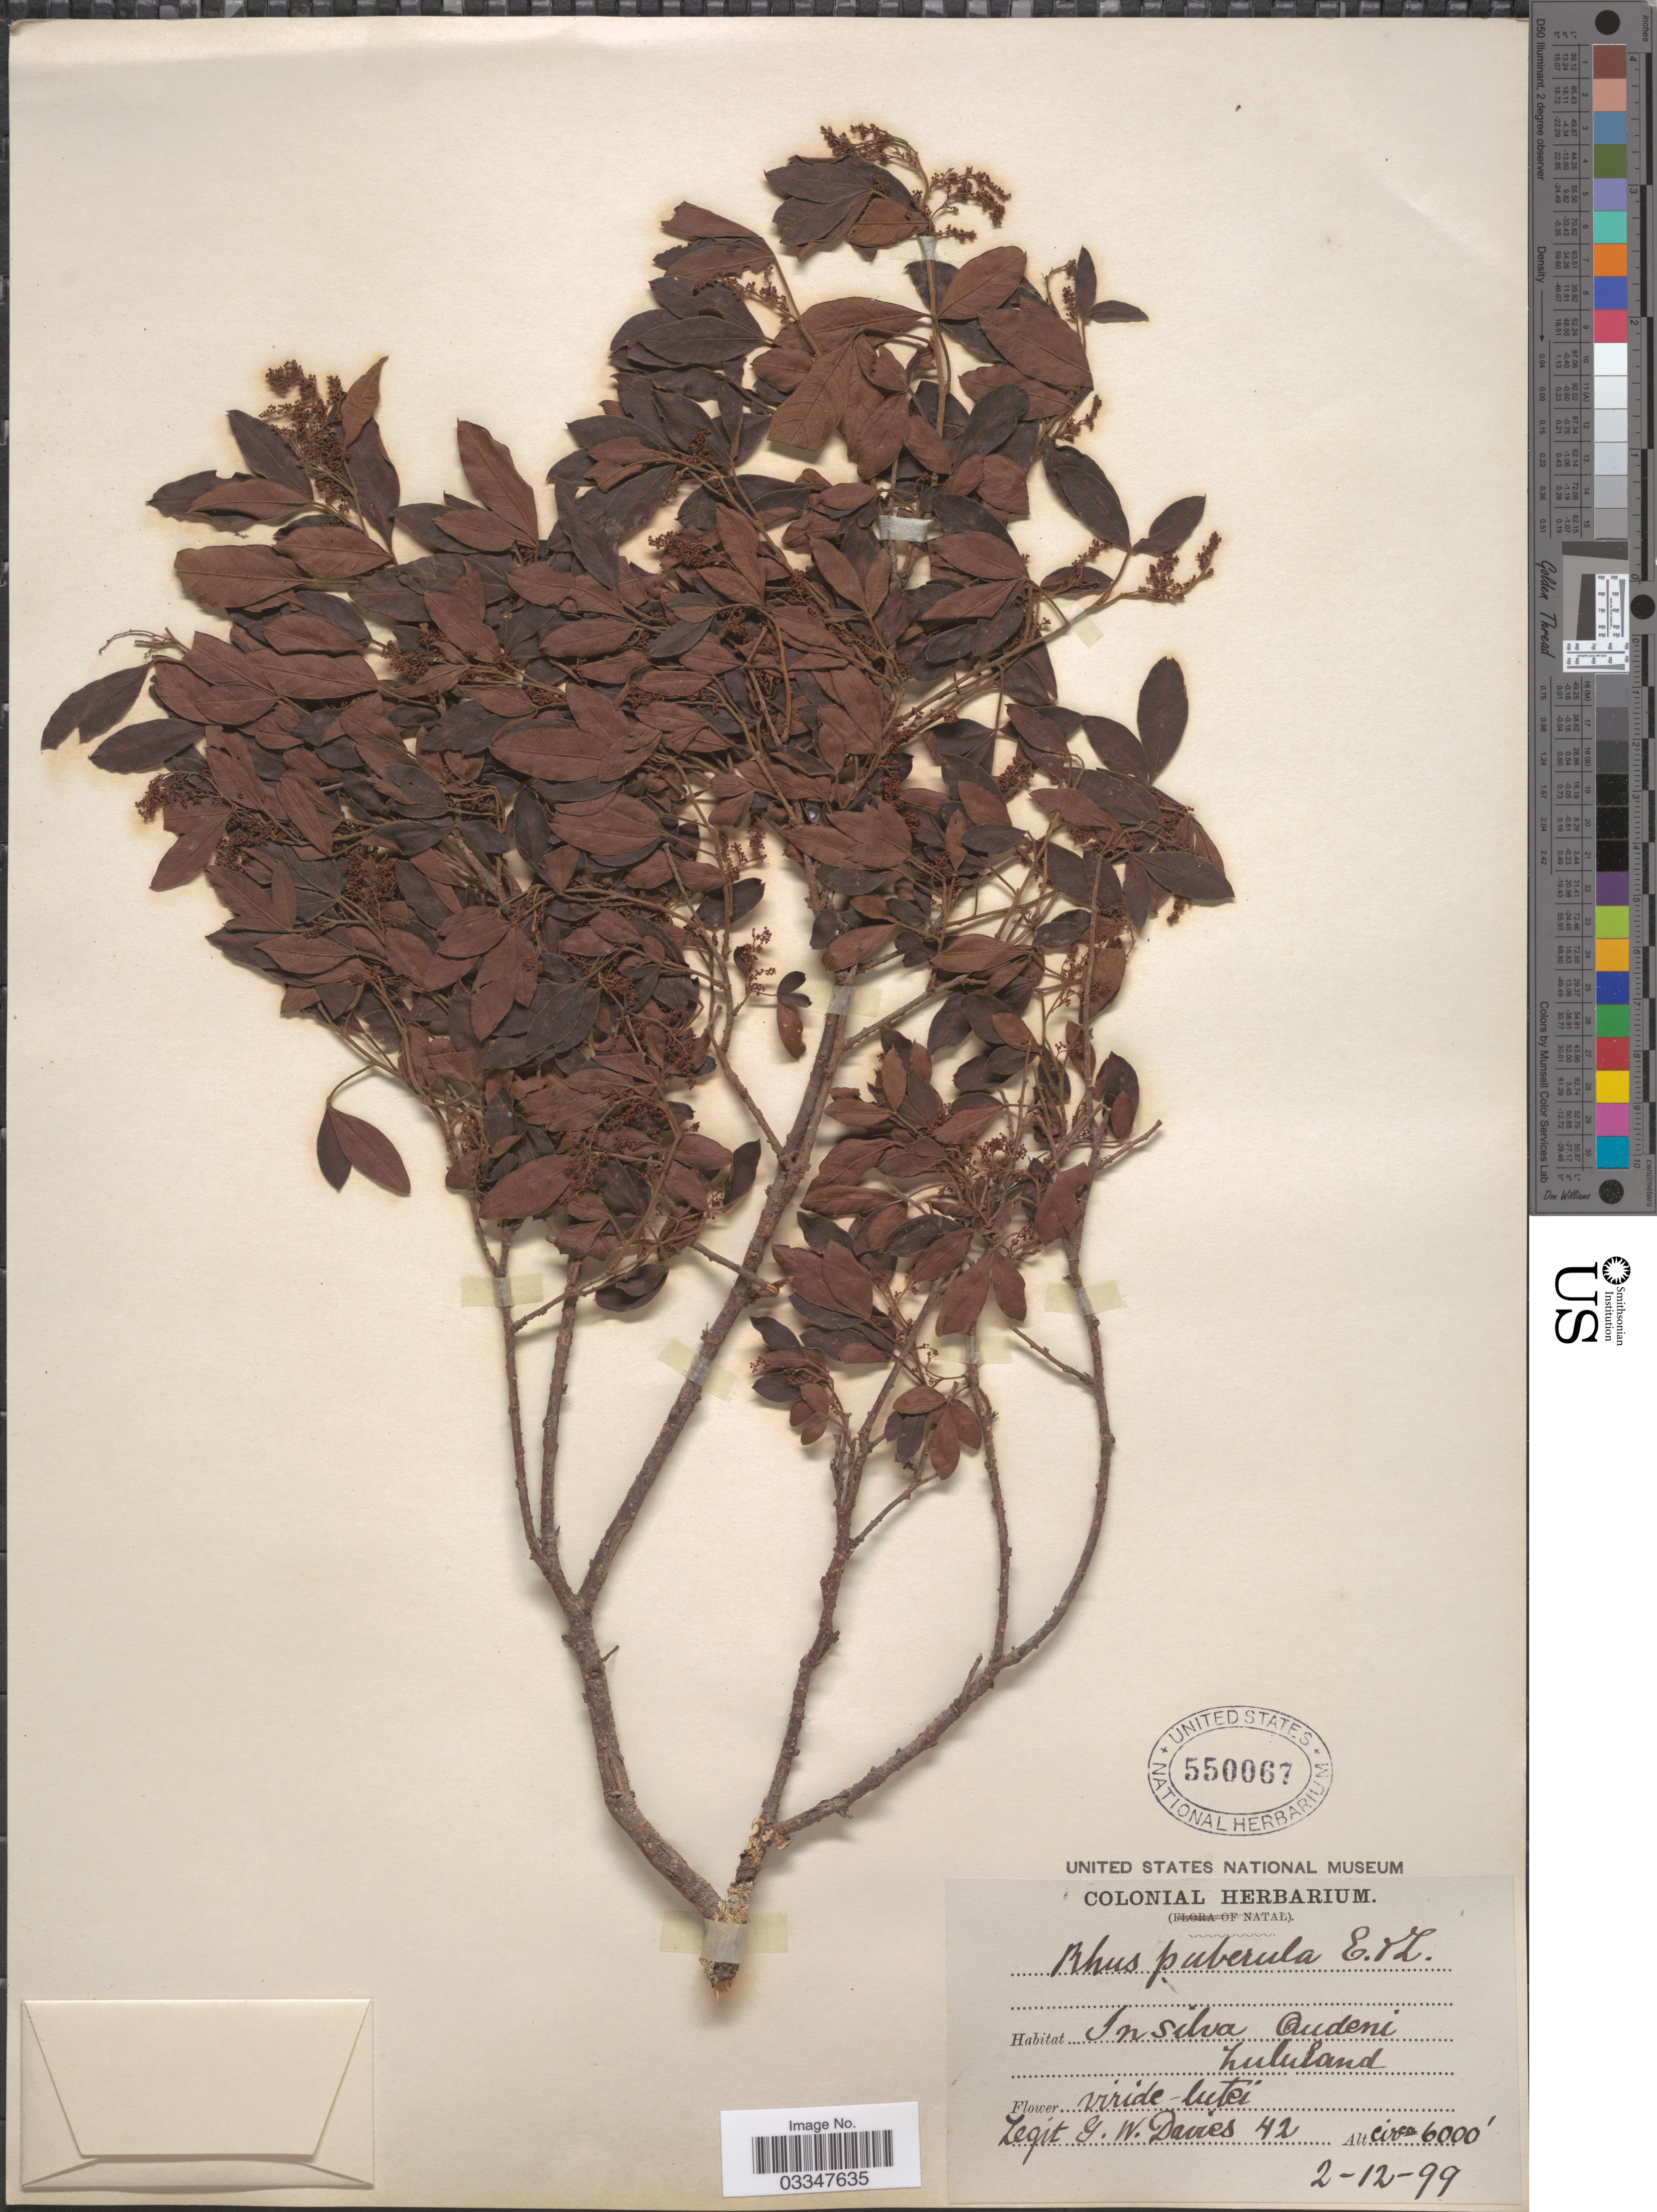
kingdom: Plantae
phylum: Tracheophyta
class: Magnoliopsida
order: Sapindales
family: Anacardiaceae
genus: Rhus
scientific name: Rhus puberula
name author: Eckl. & Zeyh.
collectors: G. Davies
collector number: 42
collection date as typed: Transcribed d/m/y: 2/12/99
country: South Africa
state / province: KwaZulu-Natal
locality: In silva Qudeni, Zululand.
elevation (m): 1829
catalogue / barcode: US 550067